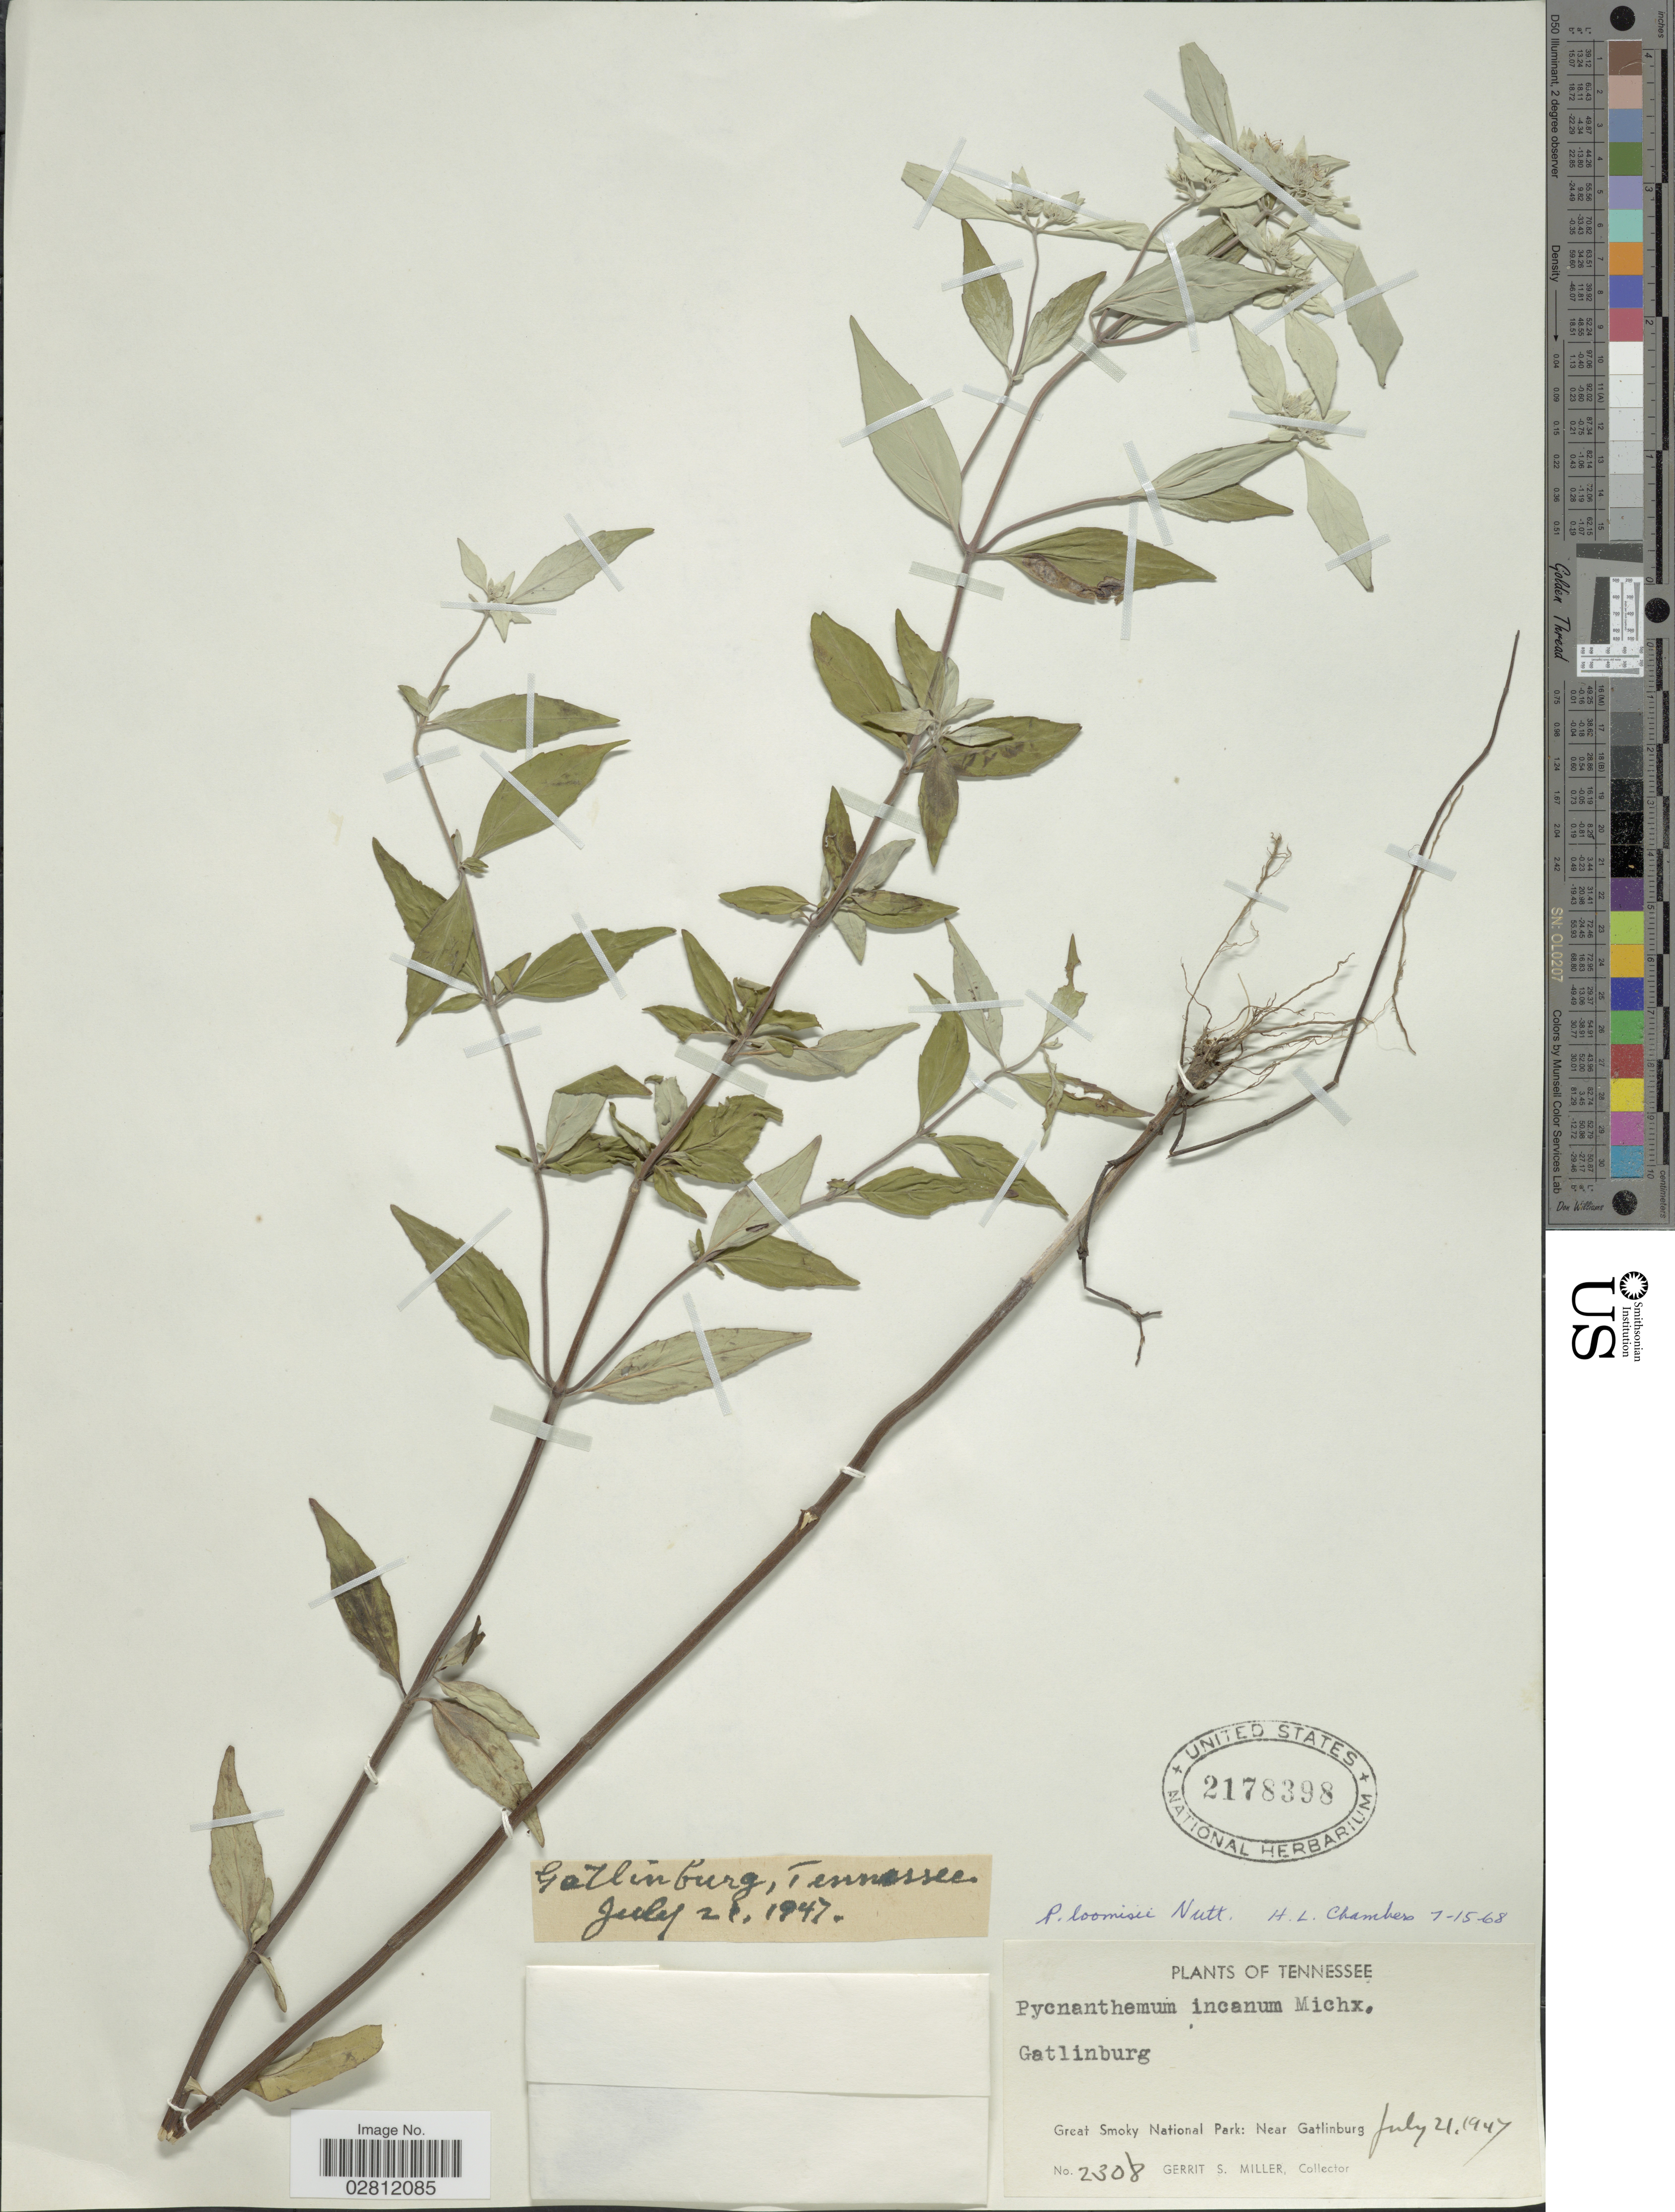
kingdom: Plantae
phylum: Tracheophyta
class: Magnoliopsida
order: Lamiales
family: Lamiaceae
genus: Pycnanthemum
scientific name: Pycnanthemum loomisii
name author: Nutt.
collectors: G. S. Miller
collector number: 2308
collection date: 1947-07-21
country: United States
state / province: Tennessee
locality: Gatlinburg. Great Smoky National Park, near Gatlinburg.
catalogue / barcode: US 2178398